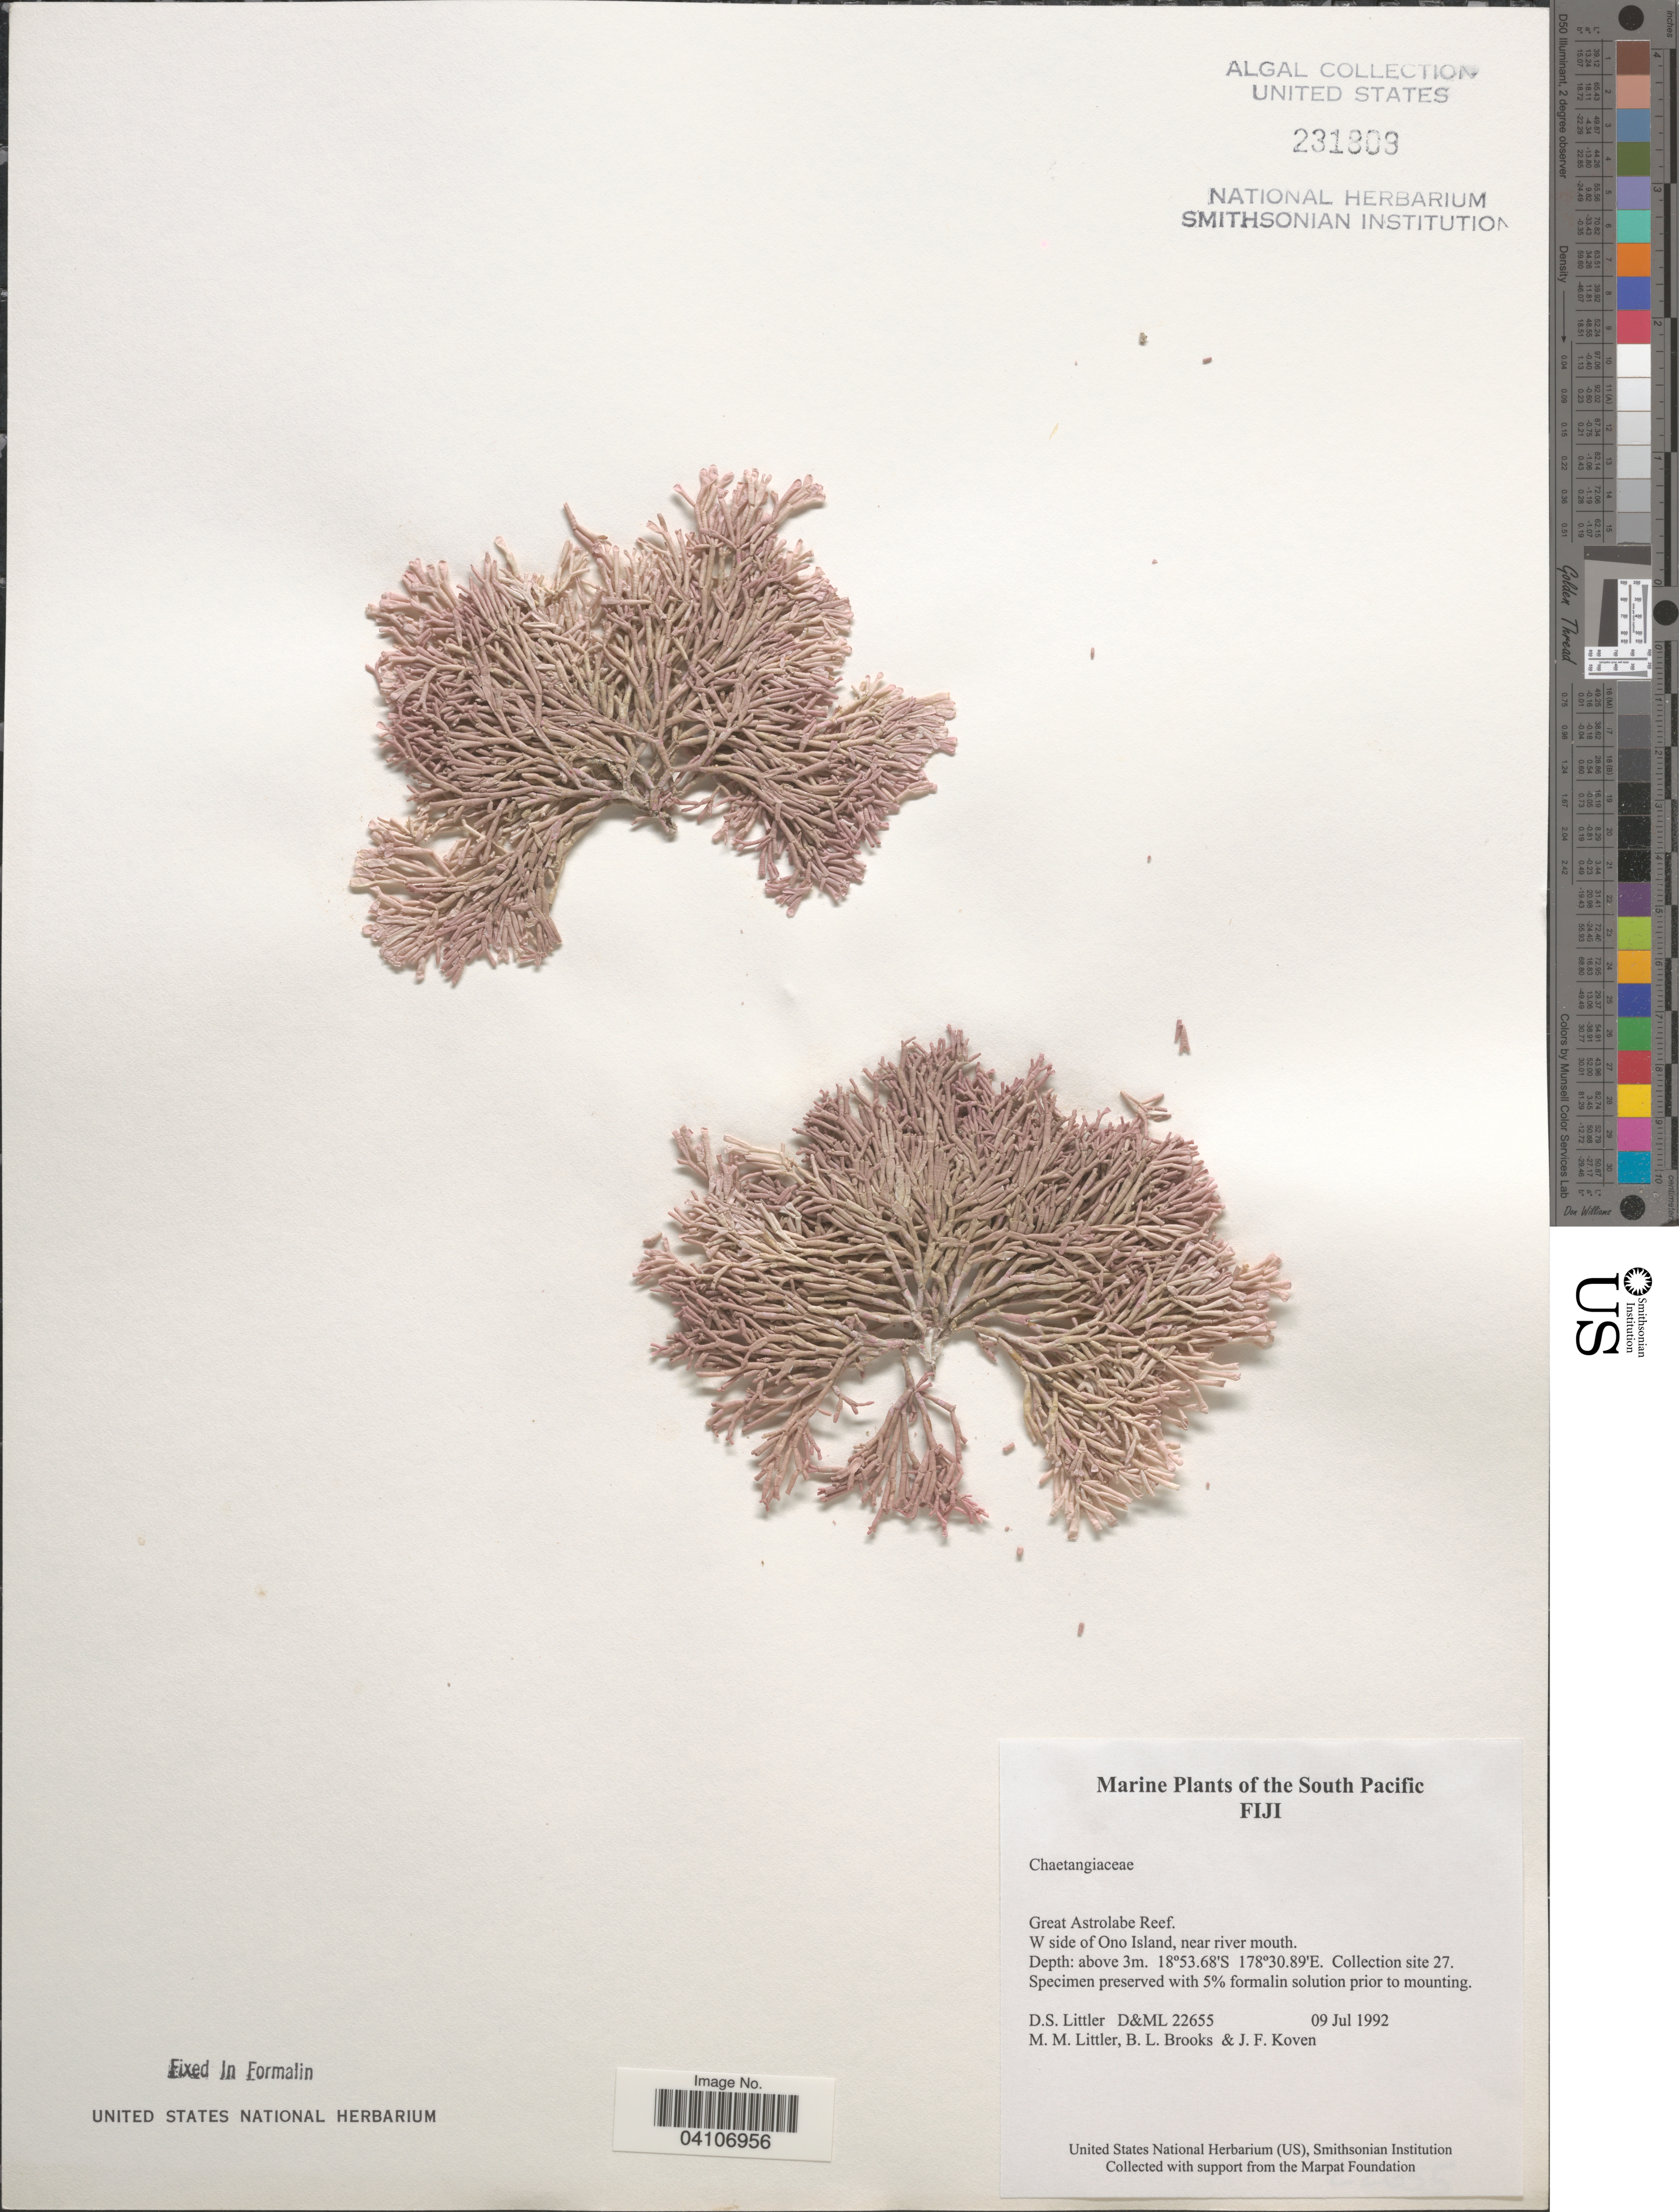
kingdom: Plantae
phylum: Rhodophyta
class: Florideophyceae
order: Nemaliales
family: Chaetangiaceae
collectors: D. S. Littler, B. Brooks & J. Koven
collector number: D&ML22655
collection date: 1992-07-09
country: Fiji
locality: Great Astrolabe Reef. W side of Ono Island, near river mouth. Collection site 27.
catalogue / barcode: US 231809